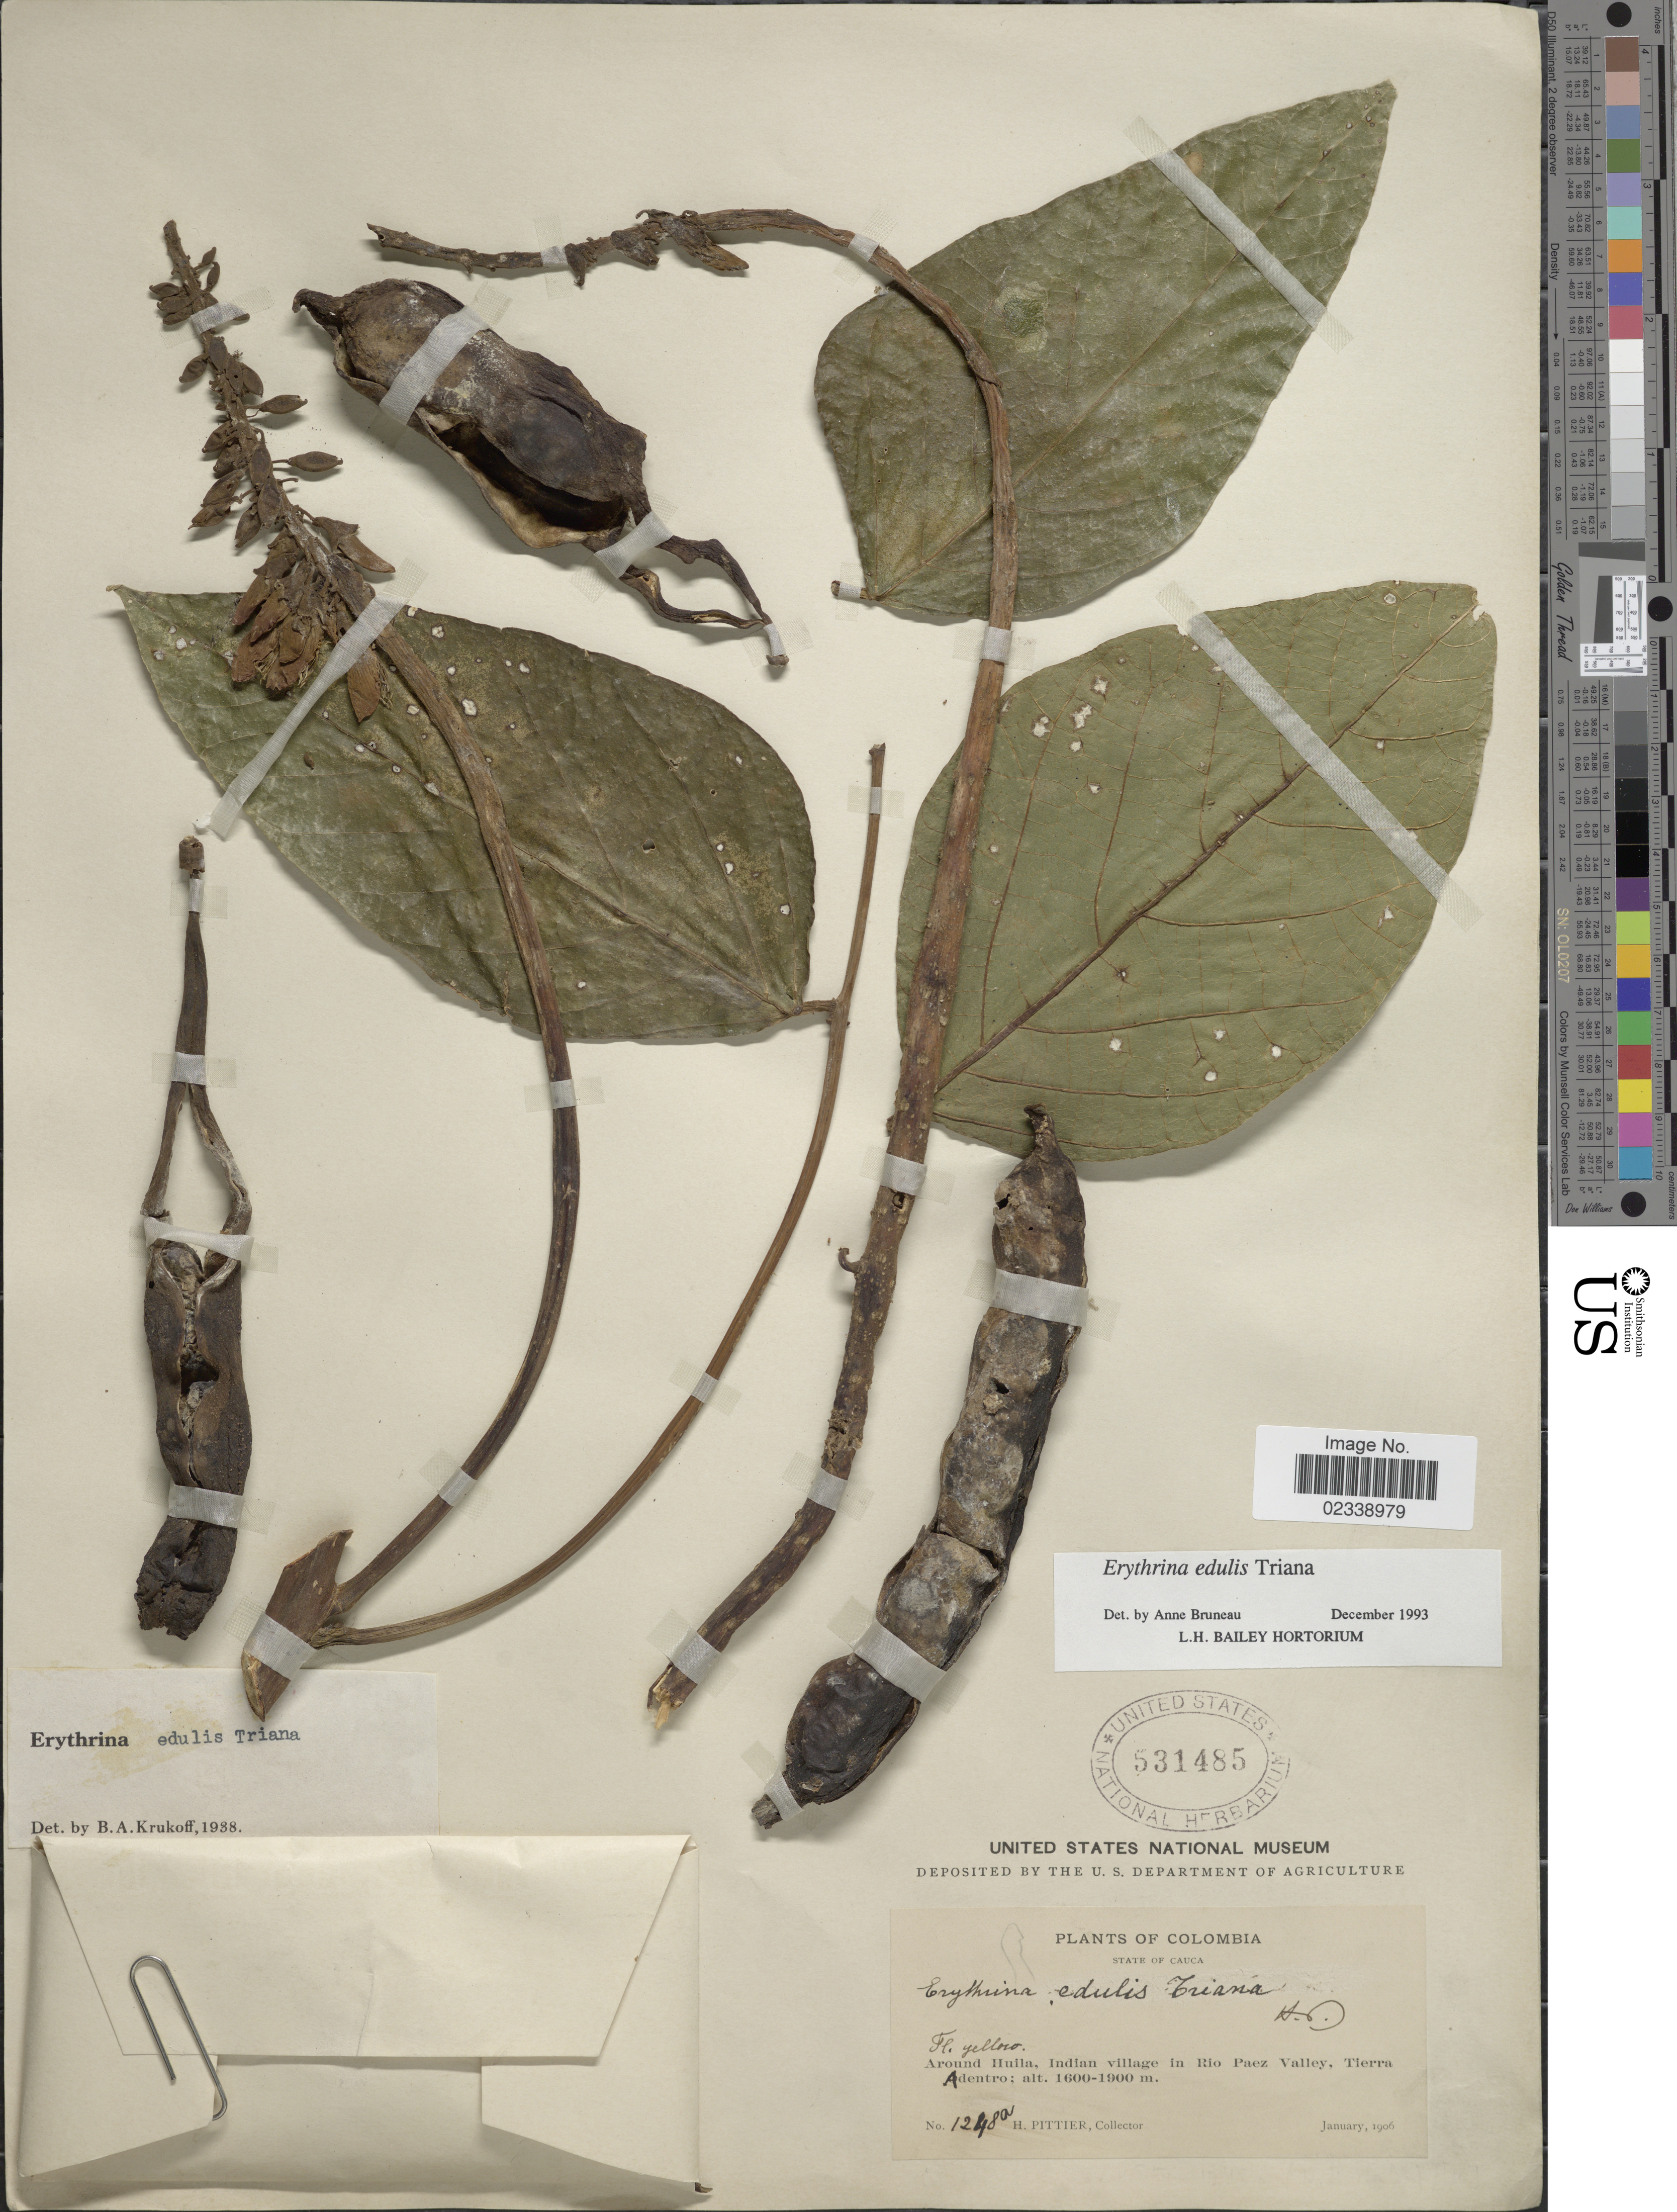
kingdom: Plantae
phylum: Tracheophyta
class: Magnoliopsida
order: Fabales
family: Fabaceae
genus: Erythrina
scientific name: Erythrina edulis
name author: Triana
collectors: H. F. Pittier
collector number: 1248a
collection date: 1906-01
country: Colombia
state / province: Cauca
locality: Around Huila, Indian Village in Rio Paez Valley, Tierra Adentro.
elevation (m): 1600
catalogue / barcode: US 531485